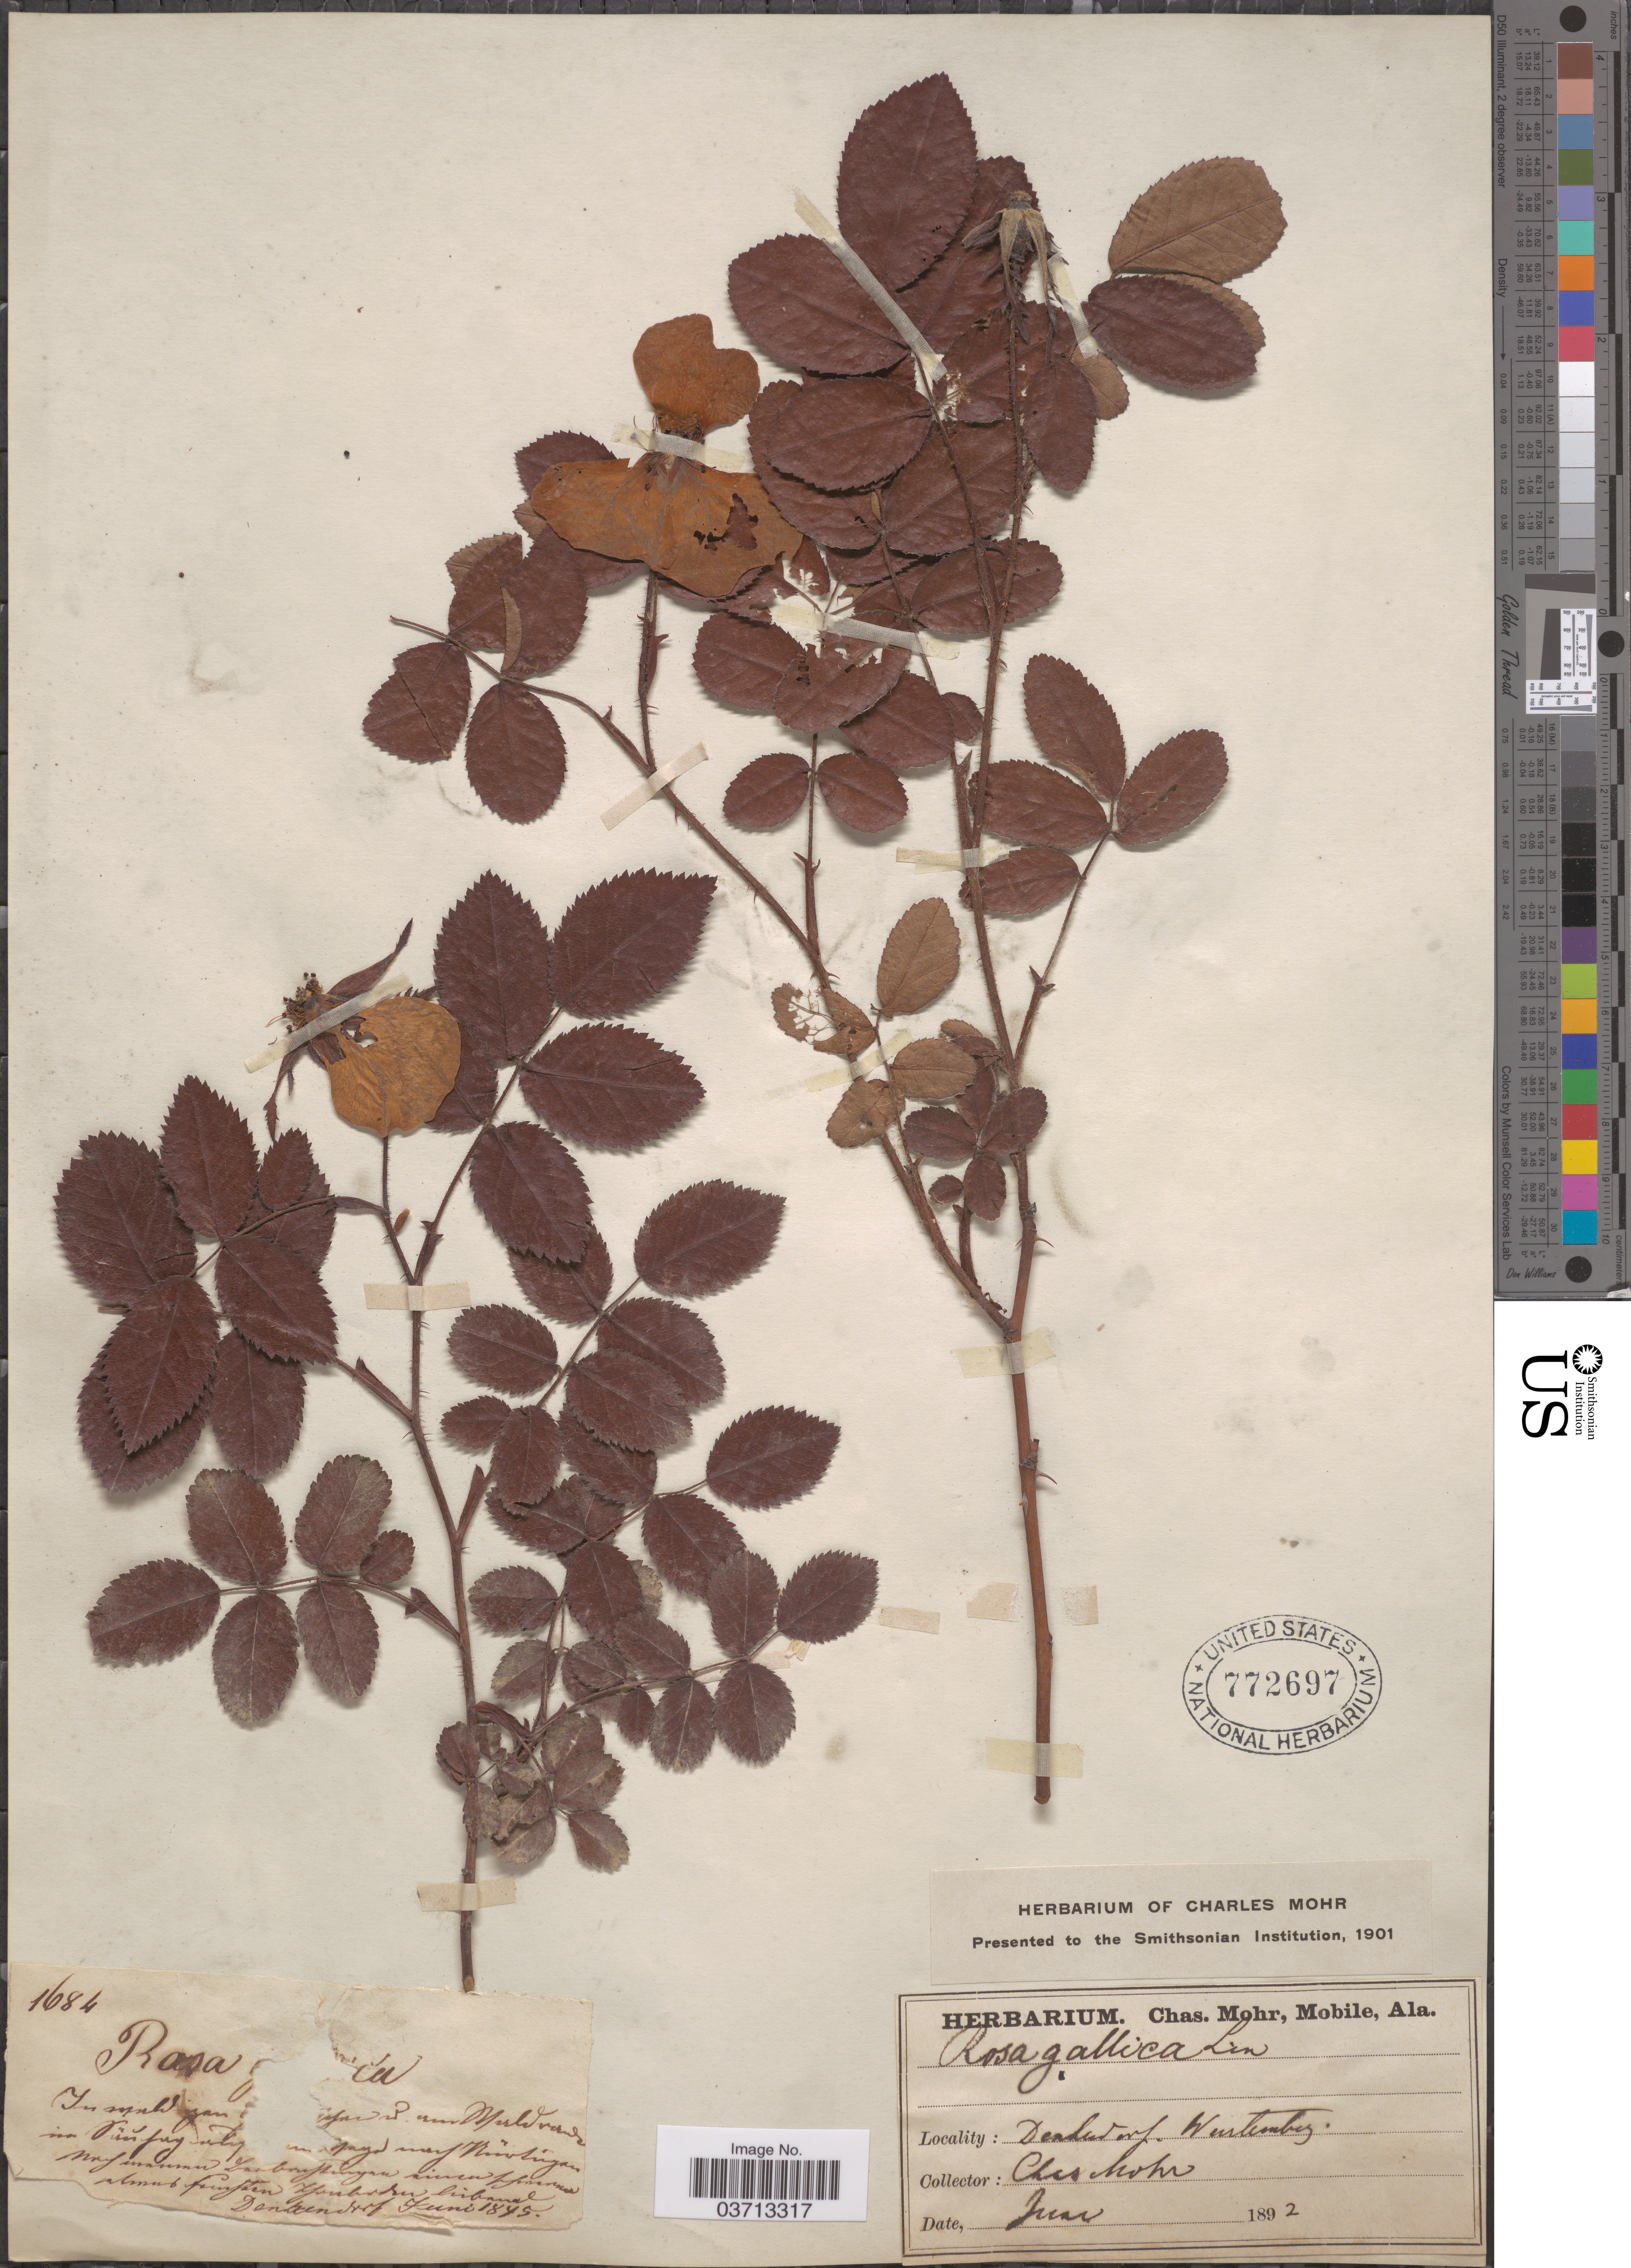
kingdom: Plantae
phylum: Tracheophyta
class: Magnoliopsida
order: Rosales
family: Rosaceae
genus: Rosa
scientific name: Rosa gallica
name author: L.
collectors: Mohr, C. T. (herbarium)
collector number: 1684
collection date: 1892-06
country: Germany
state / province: Baden-Württemberg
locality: D [illegible text] Wurtemberg.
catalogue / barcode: US 772697